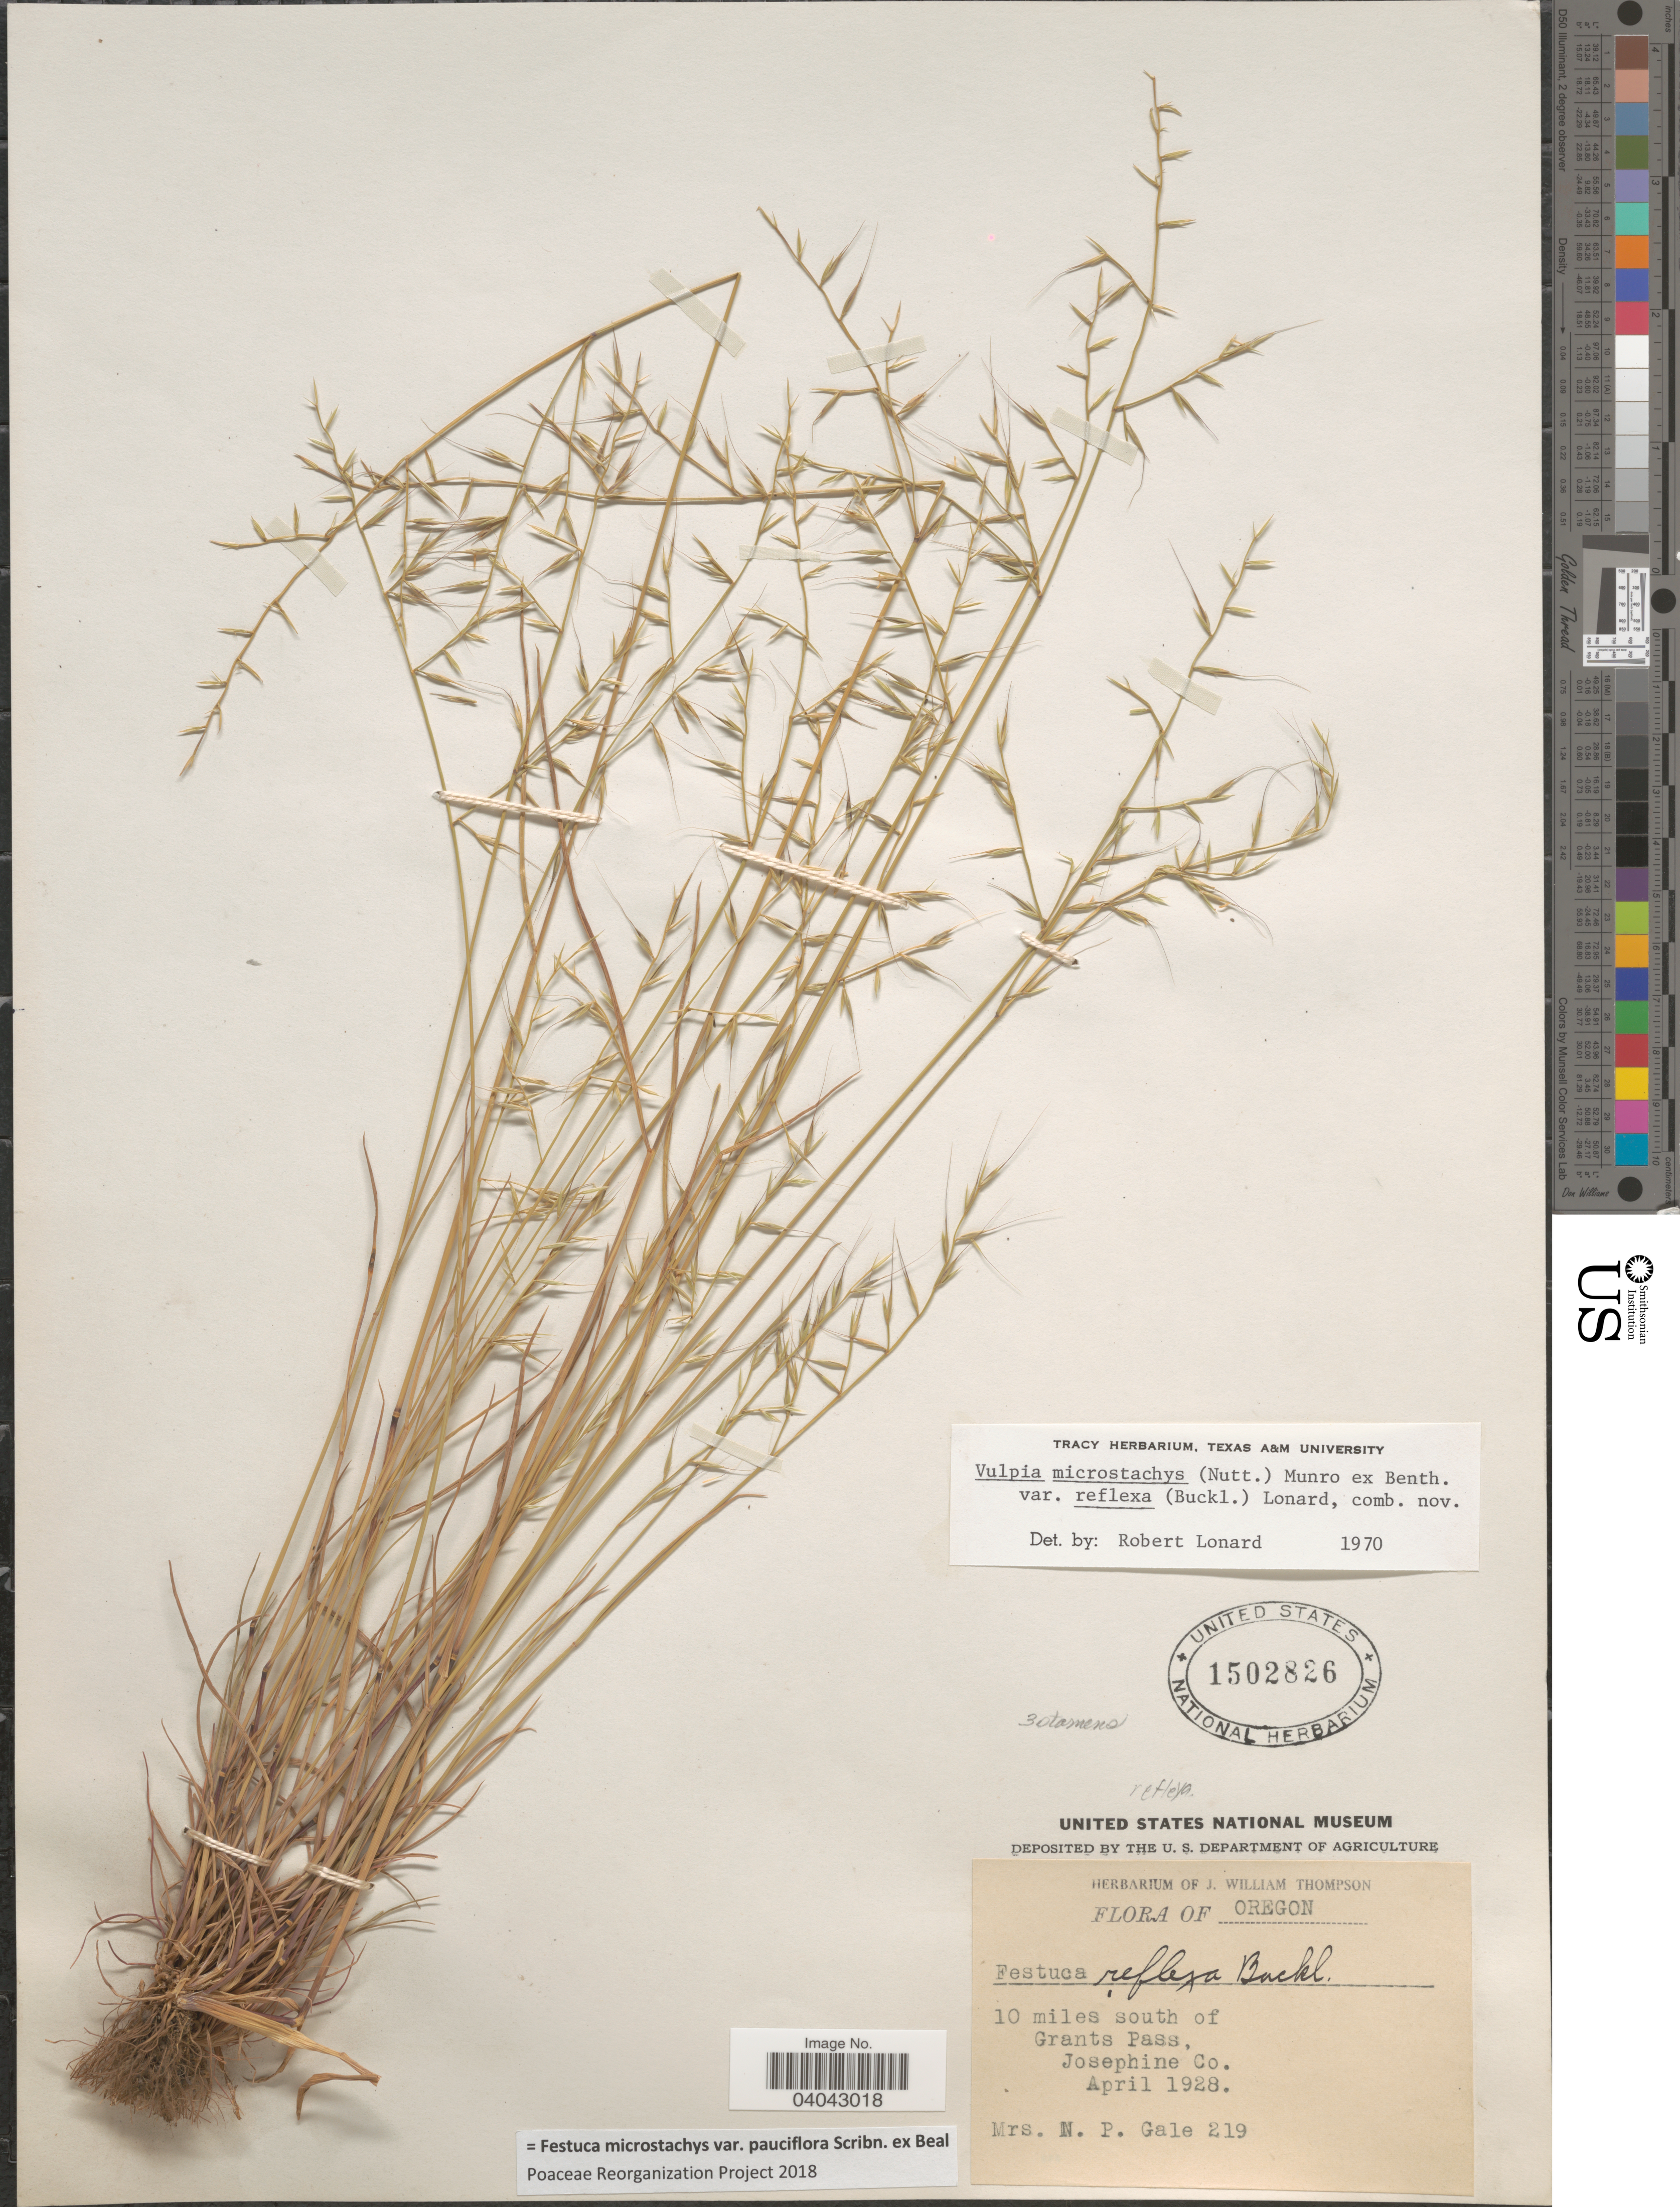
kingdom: Plantae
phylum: Tracheophyta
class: Liliopsida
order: Poales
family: Poaceae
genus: Festuca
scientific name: Festuca microstachys var. pauciflora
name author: Scribn. ex W.J. Beal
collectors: N. Gale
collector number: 219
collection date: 1928-04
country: United States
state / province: Oregon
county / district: Josephine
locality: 10 miles south of Grants Pass, Josephine Co.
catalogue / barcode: US 1502826